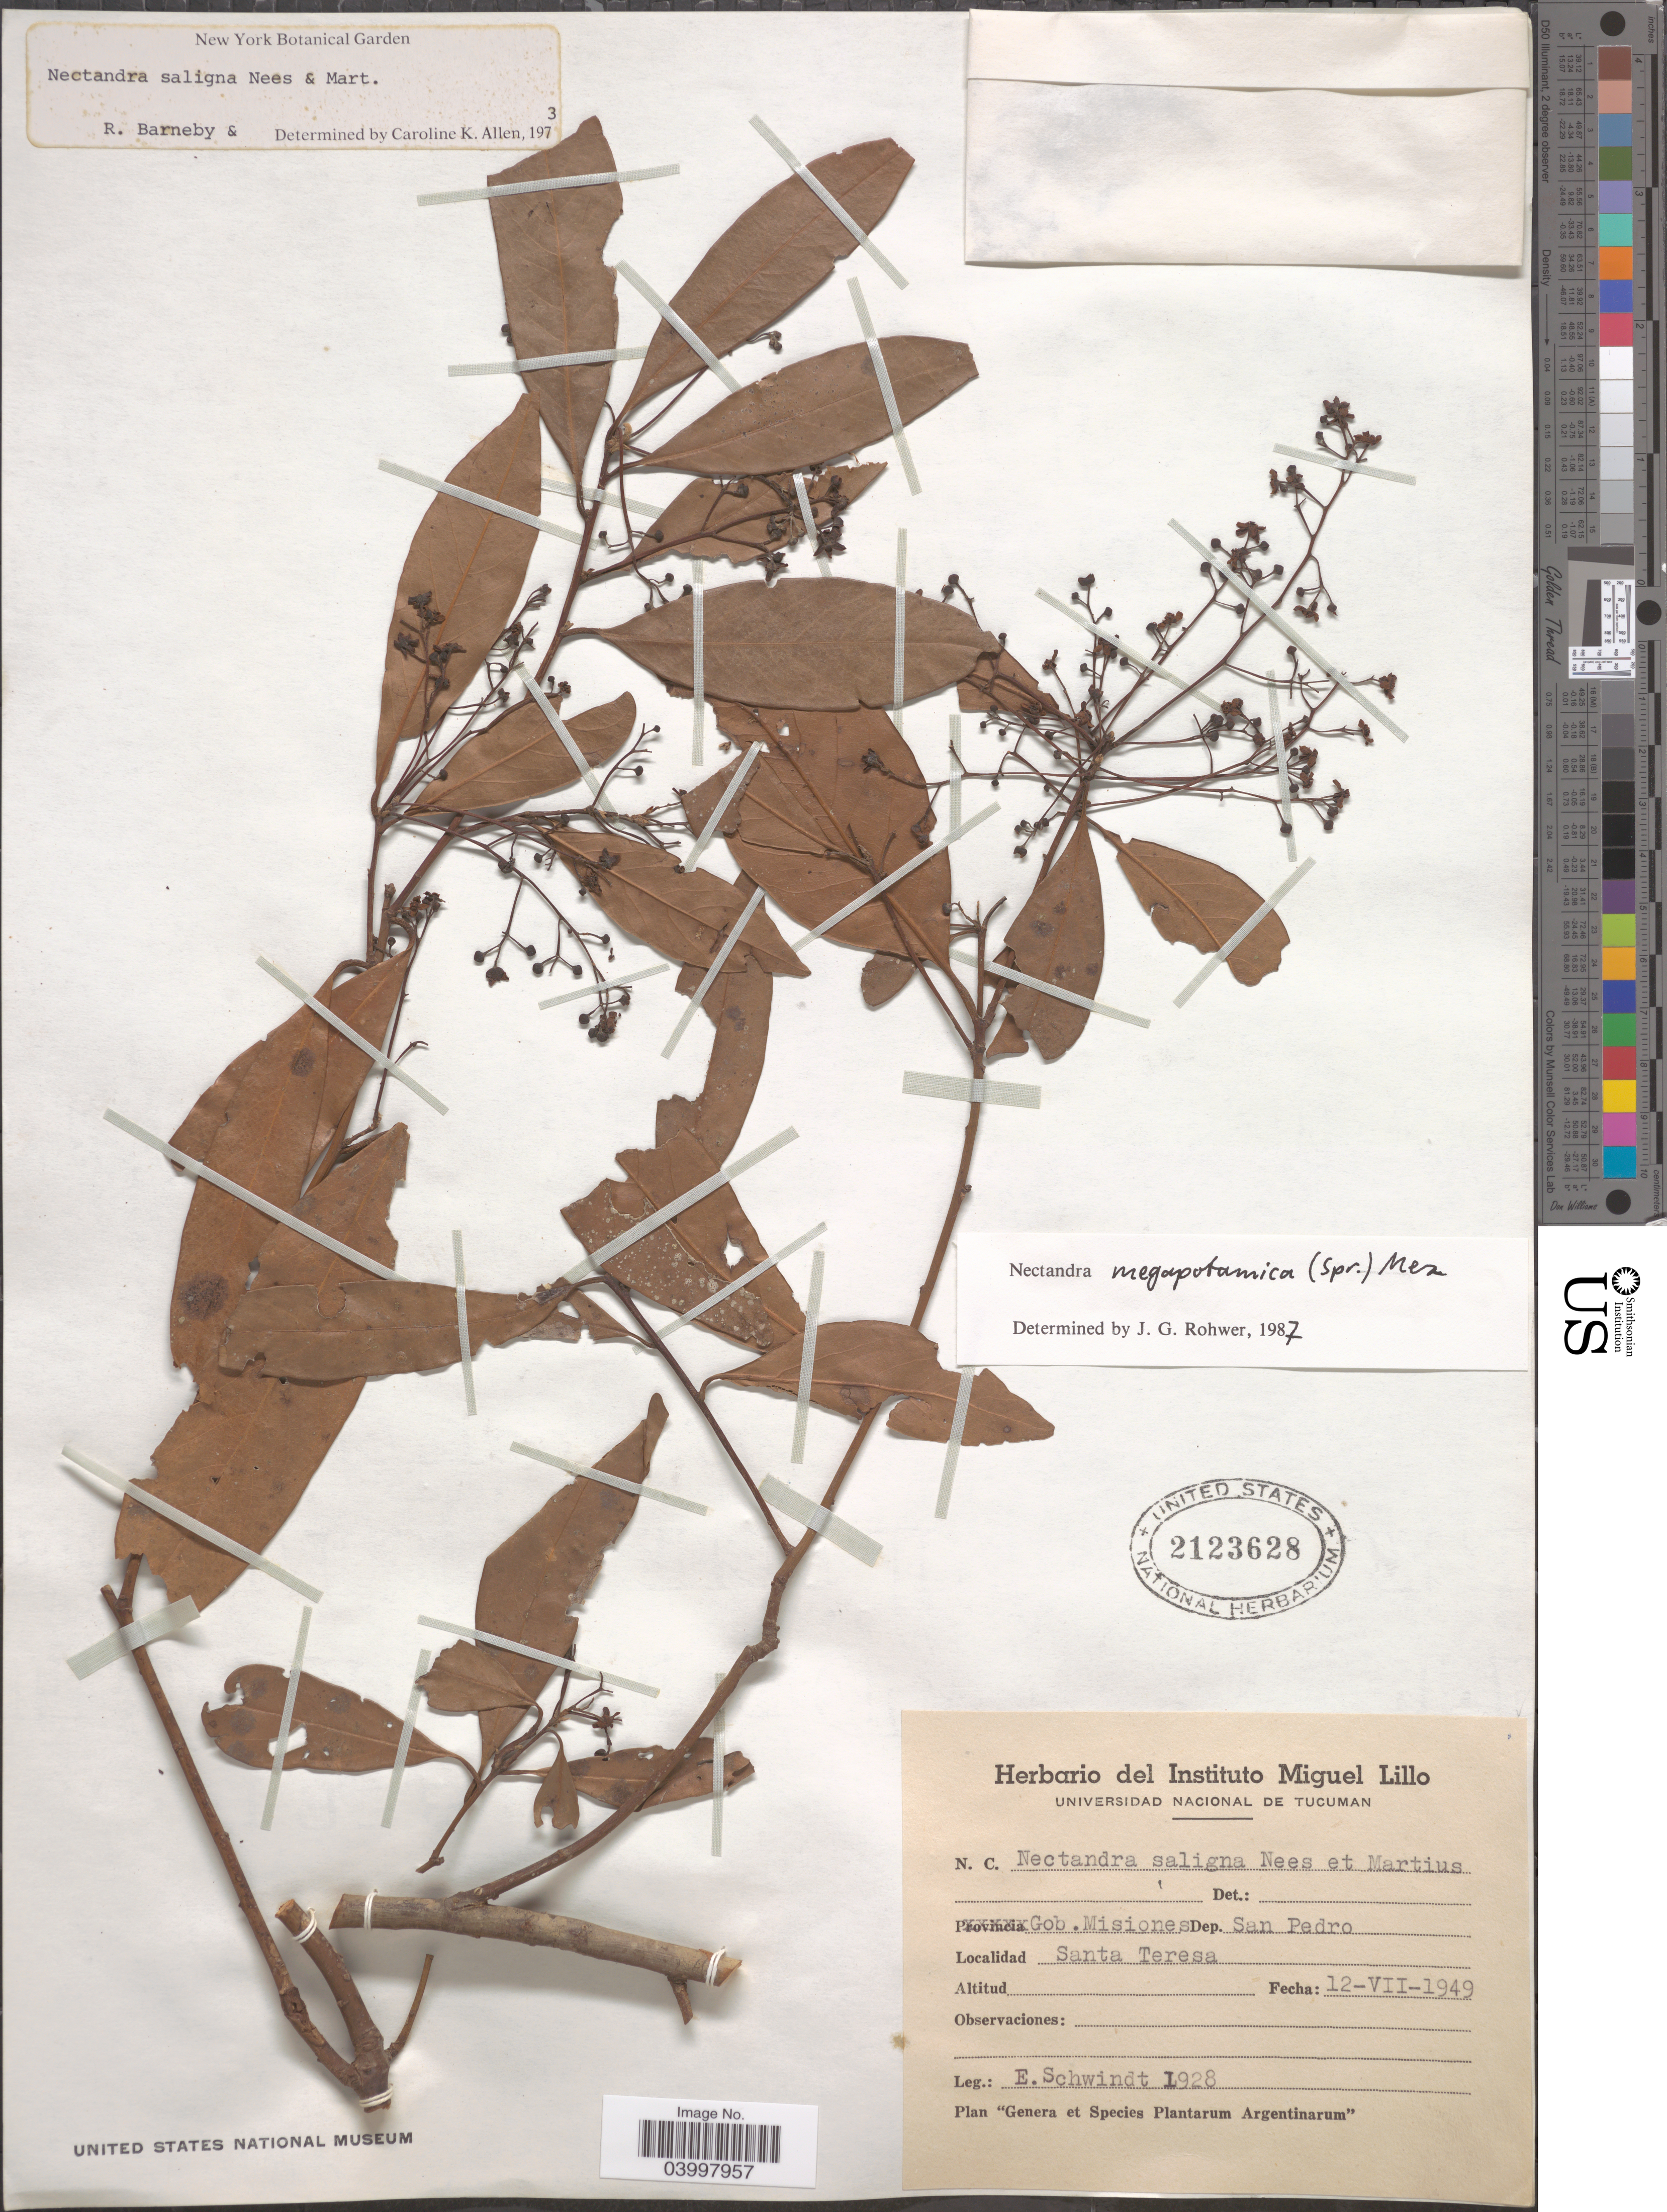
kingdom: Plantae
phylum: Tracheophyta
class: Magnoliopsida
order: Laurales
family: Lauraceae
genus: Nectandra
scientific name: Nectandra megapotamica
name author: Mez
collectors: E. Schwindt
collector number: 1928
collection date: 1949-07-12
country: Argentina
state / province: Misiones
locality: Gob. Misiones Dep. San Pedro. Santa Teresa.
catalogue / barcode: US 2123628